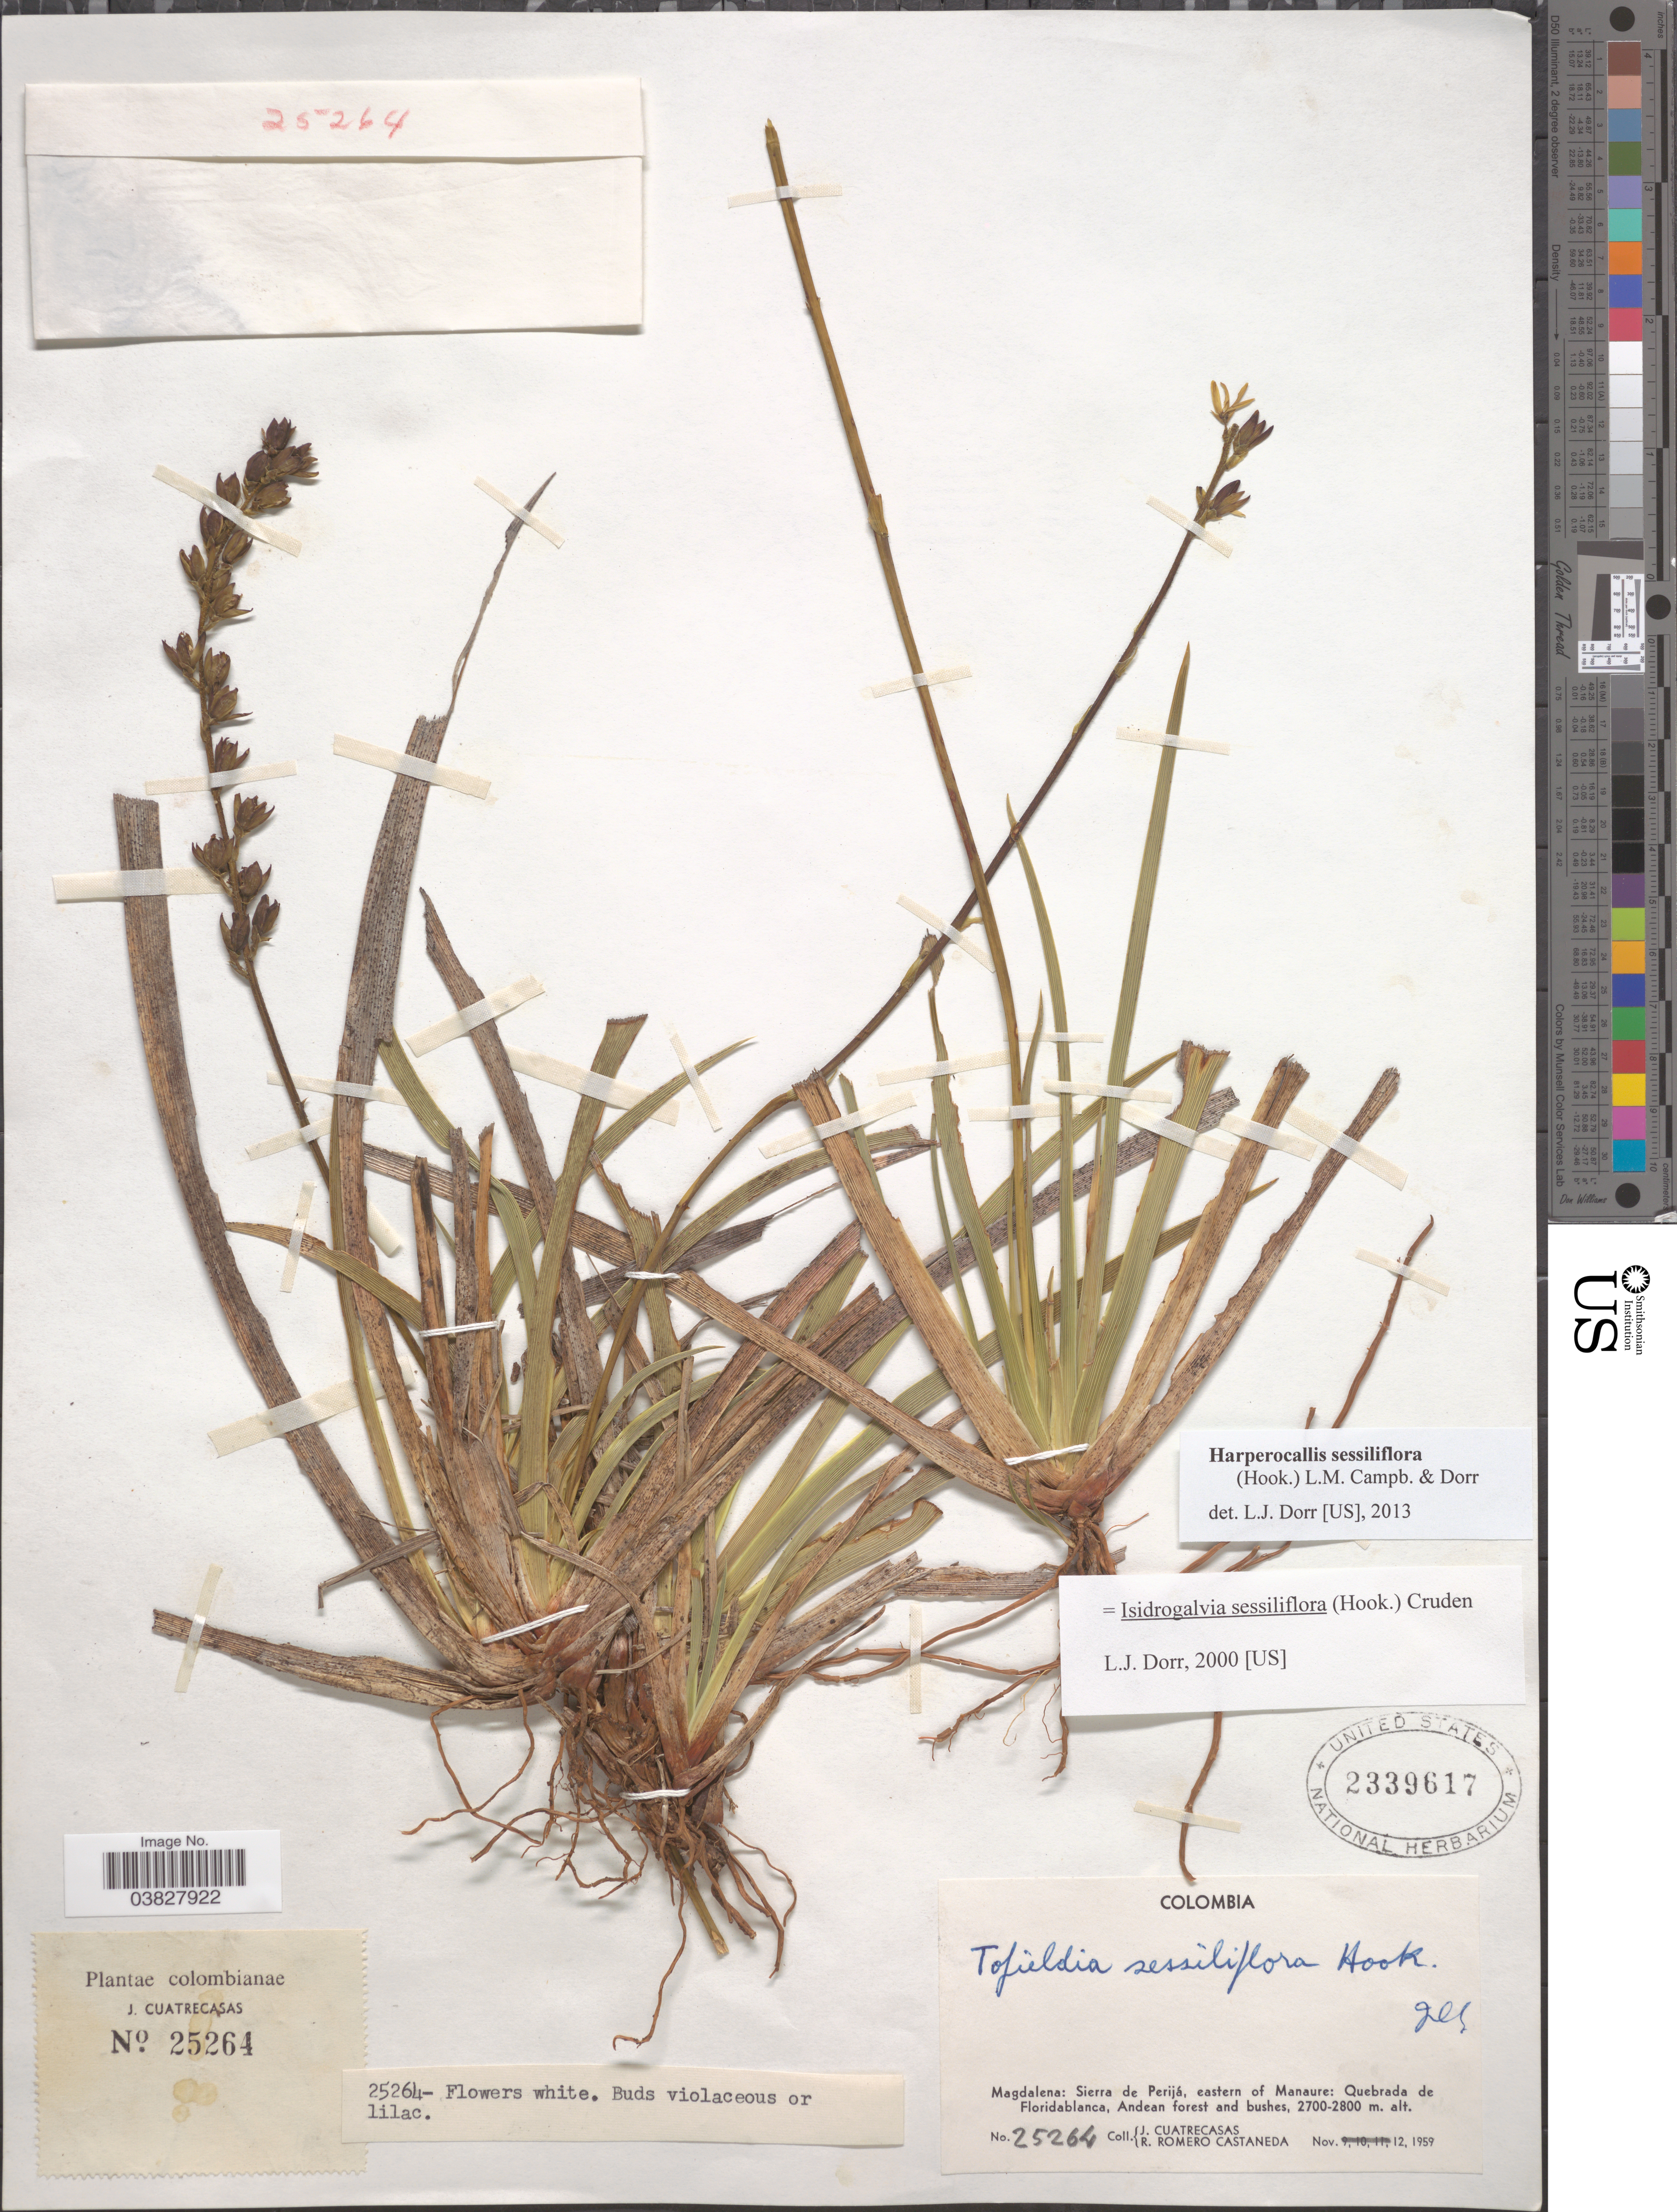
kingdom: Plantae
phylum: Tracheophyta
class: Liliopsida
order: Alismatales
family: Tofieldiaceae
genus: Harperocallis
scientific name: Harperocallis sessiliflora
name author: (Hook.) L.M. Campb. & Dorr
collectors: J. Cuatrecasas & R. Romero Castañeda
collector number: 25264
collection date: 1959-11-12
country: Colombia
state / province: Magdalena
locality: Sierra de Perijá, eastern of Manaure: Quebrada de Floridablanca, Andean forest and bushes.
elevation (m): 2700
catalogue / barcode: US 2339617